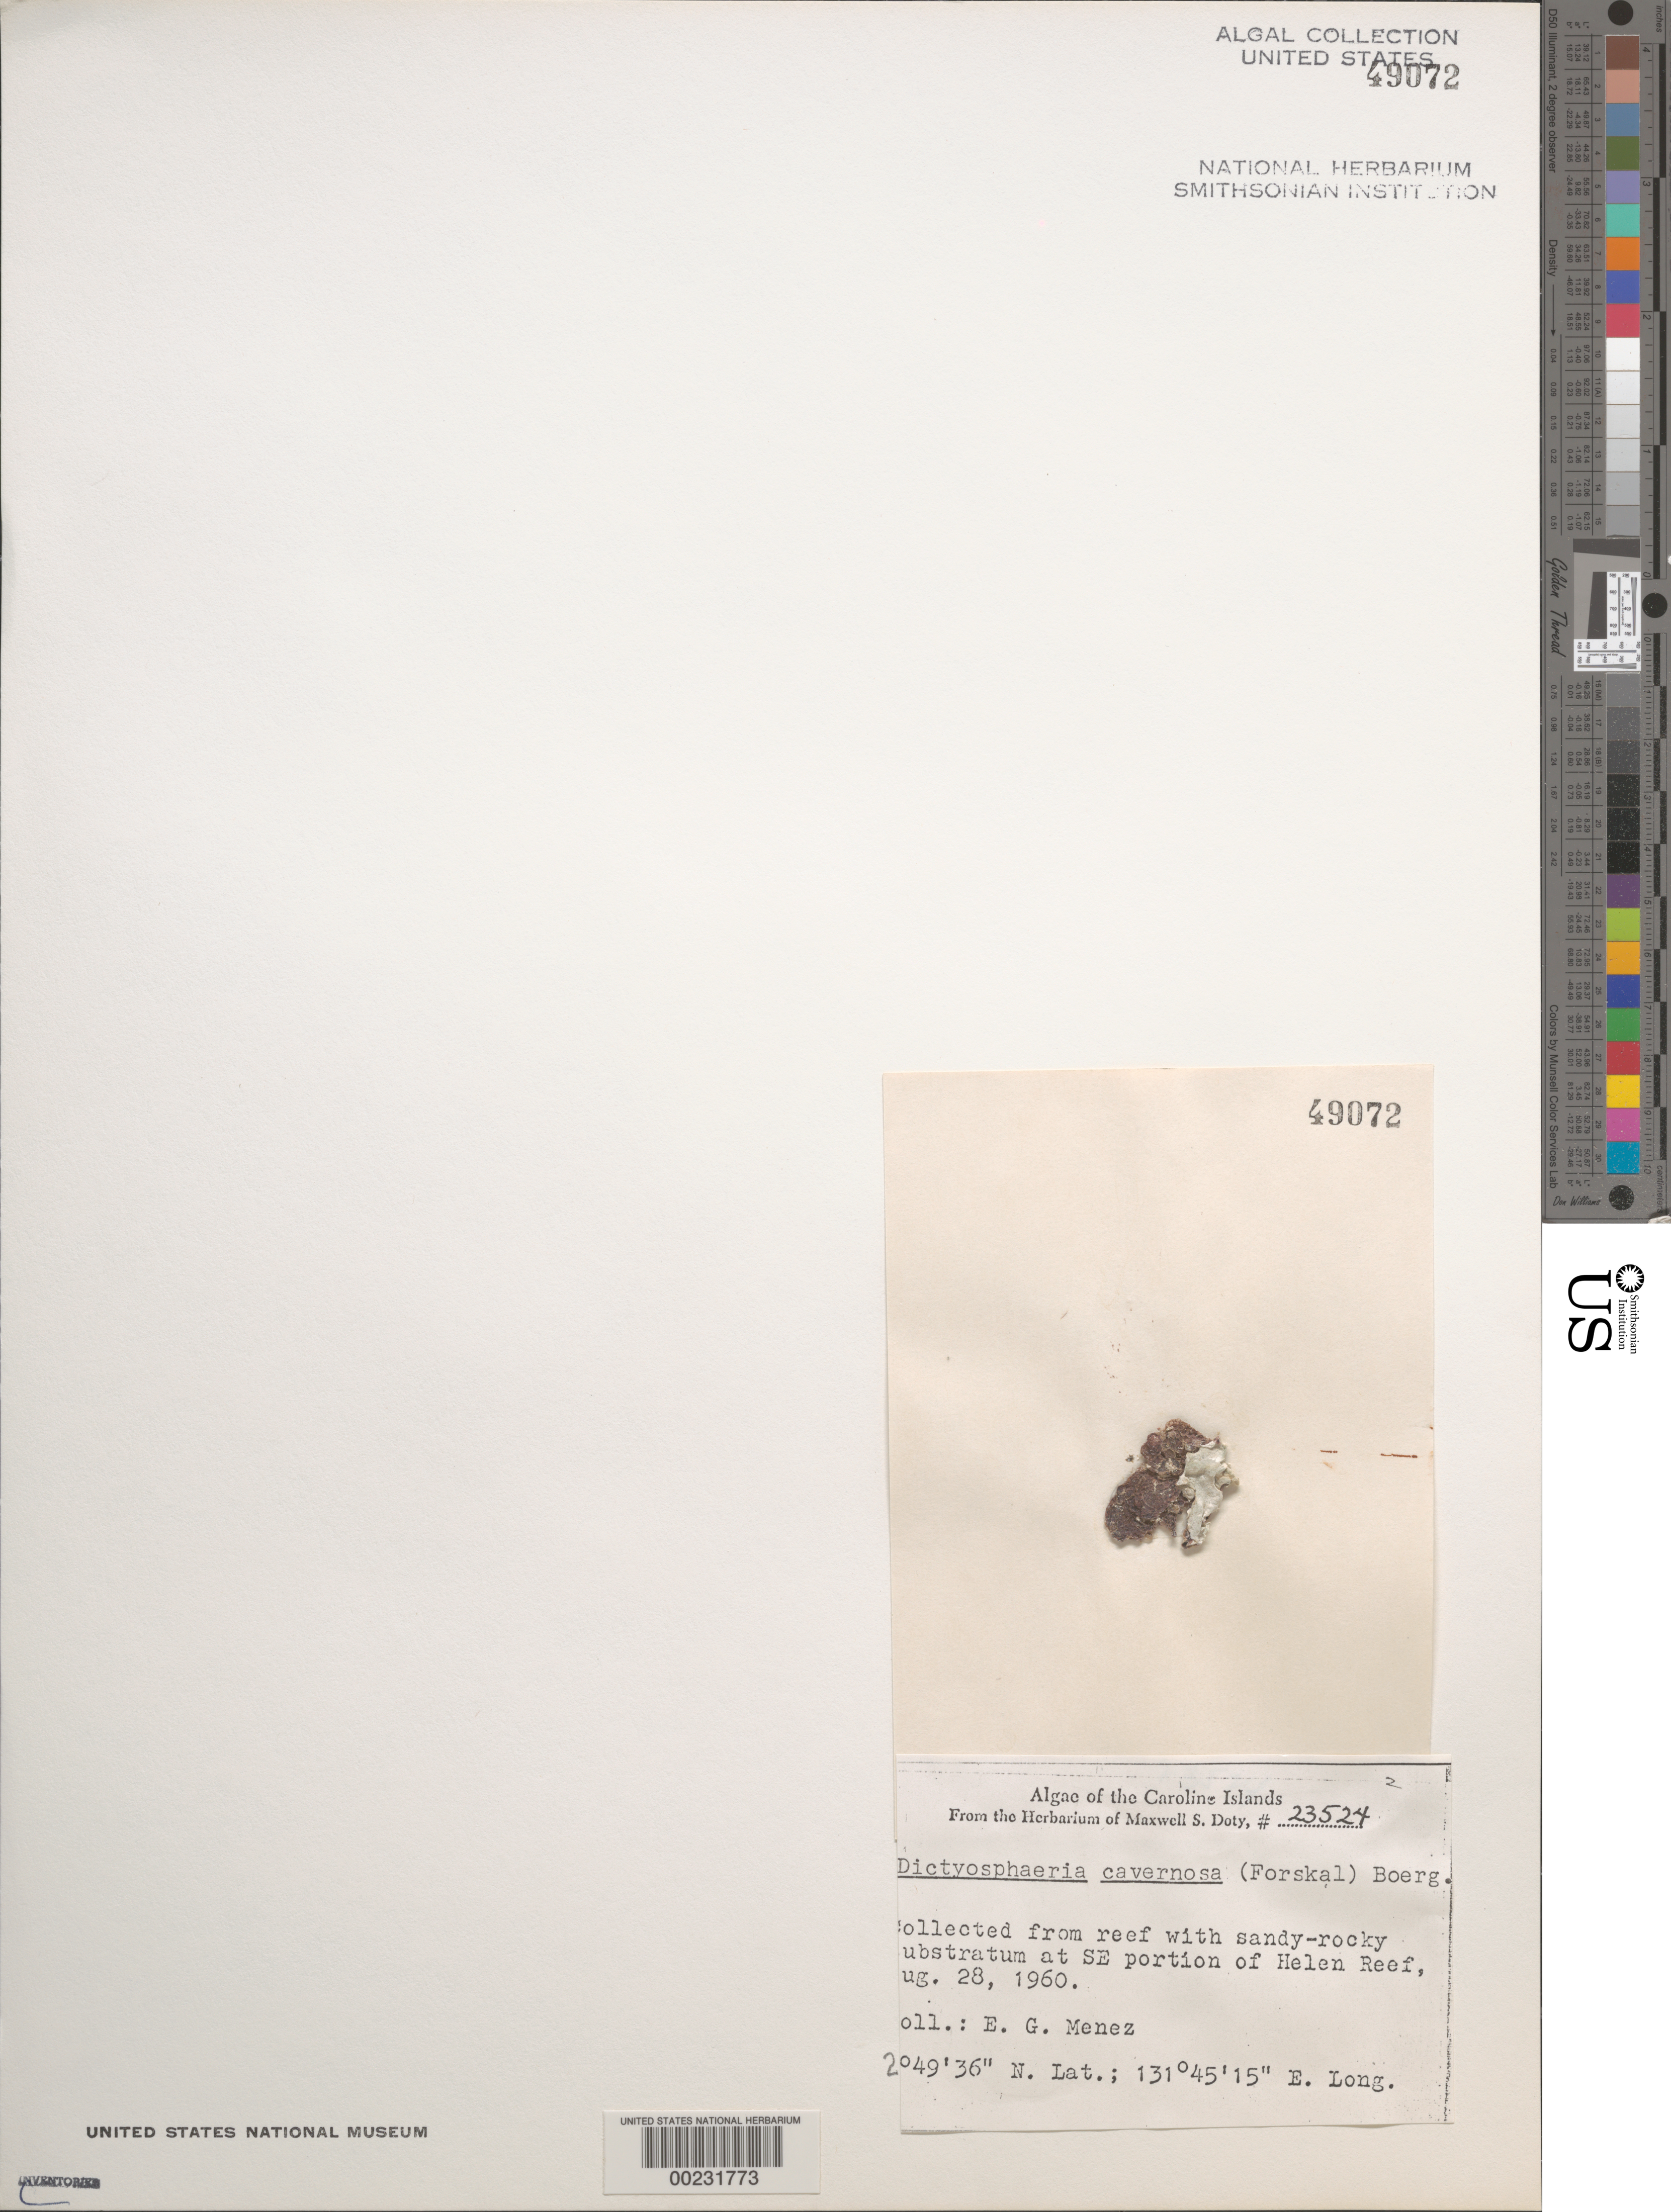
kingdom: Plantae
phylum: Chlorophyta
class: Ulvophyceae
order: Siphonocladales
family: Siphonocladaceae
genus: Dictyosphaeria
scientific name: Dictyosphaeria cavernosa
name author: (Forssk.) Børgesen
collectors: Meñez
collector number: MSD 23524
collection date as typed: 28 Aug 1960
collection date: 1960-08-28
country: Palau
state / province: Belau Outliers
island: Helen Atoll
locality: Helen Reef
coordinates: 2 49' 36" N, 131 45' 15" E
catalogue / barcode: US 49072